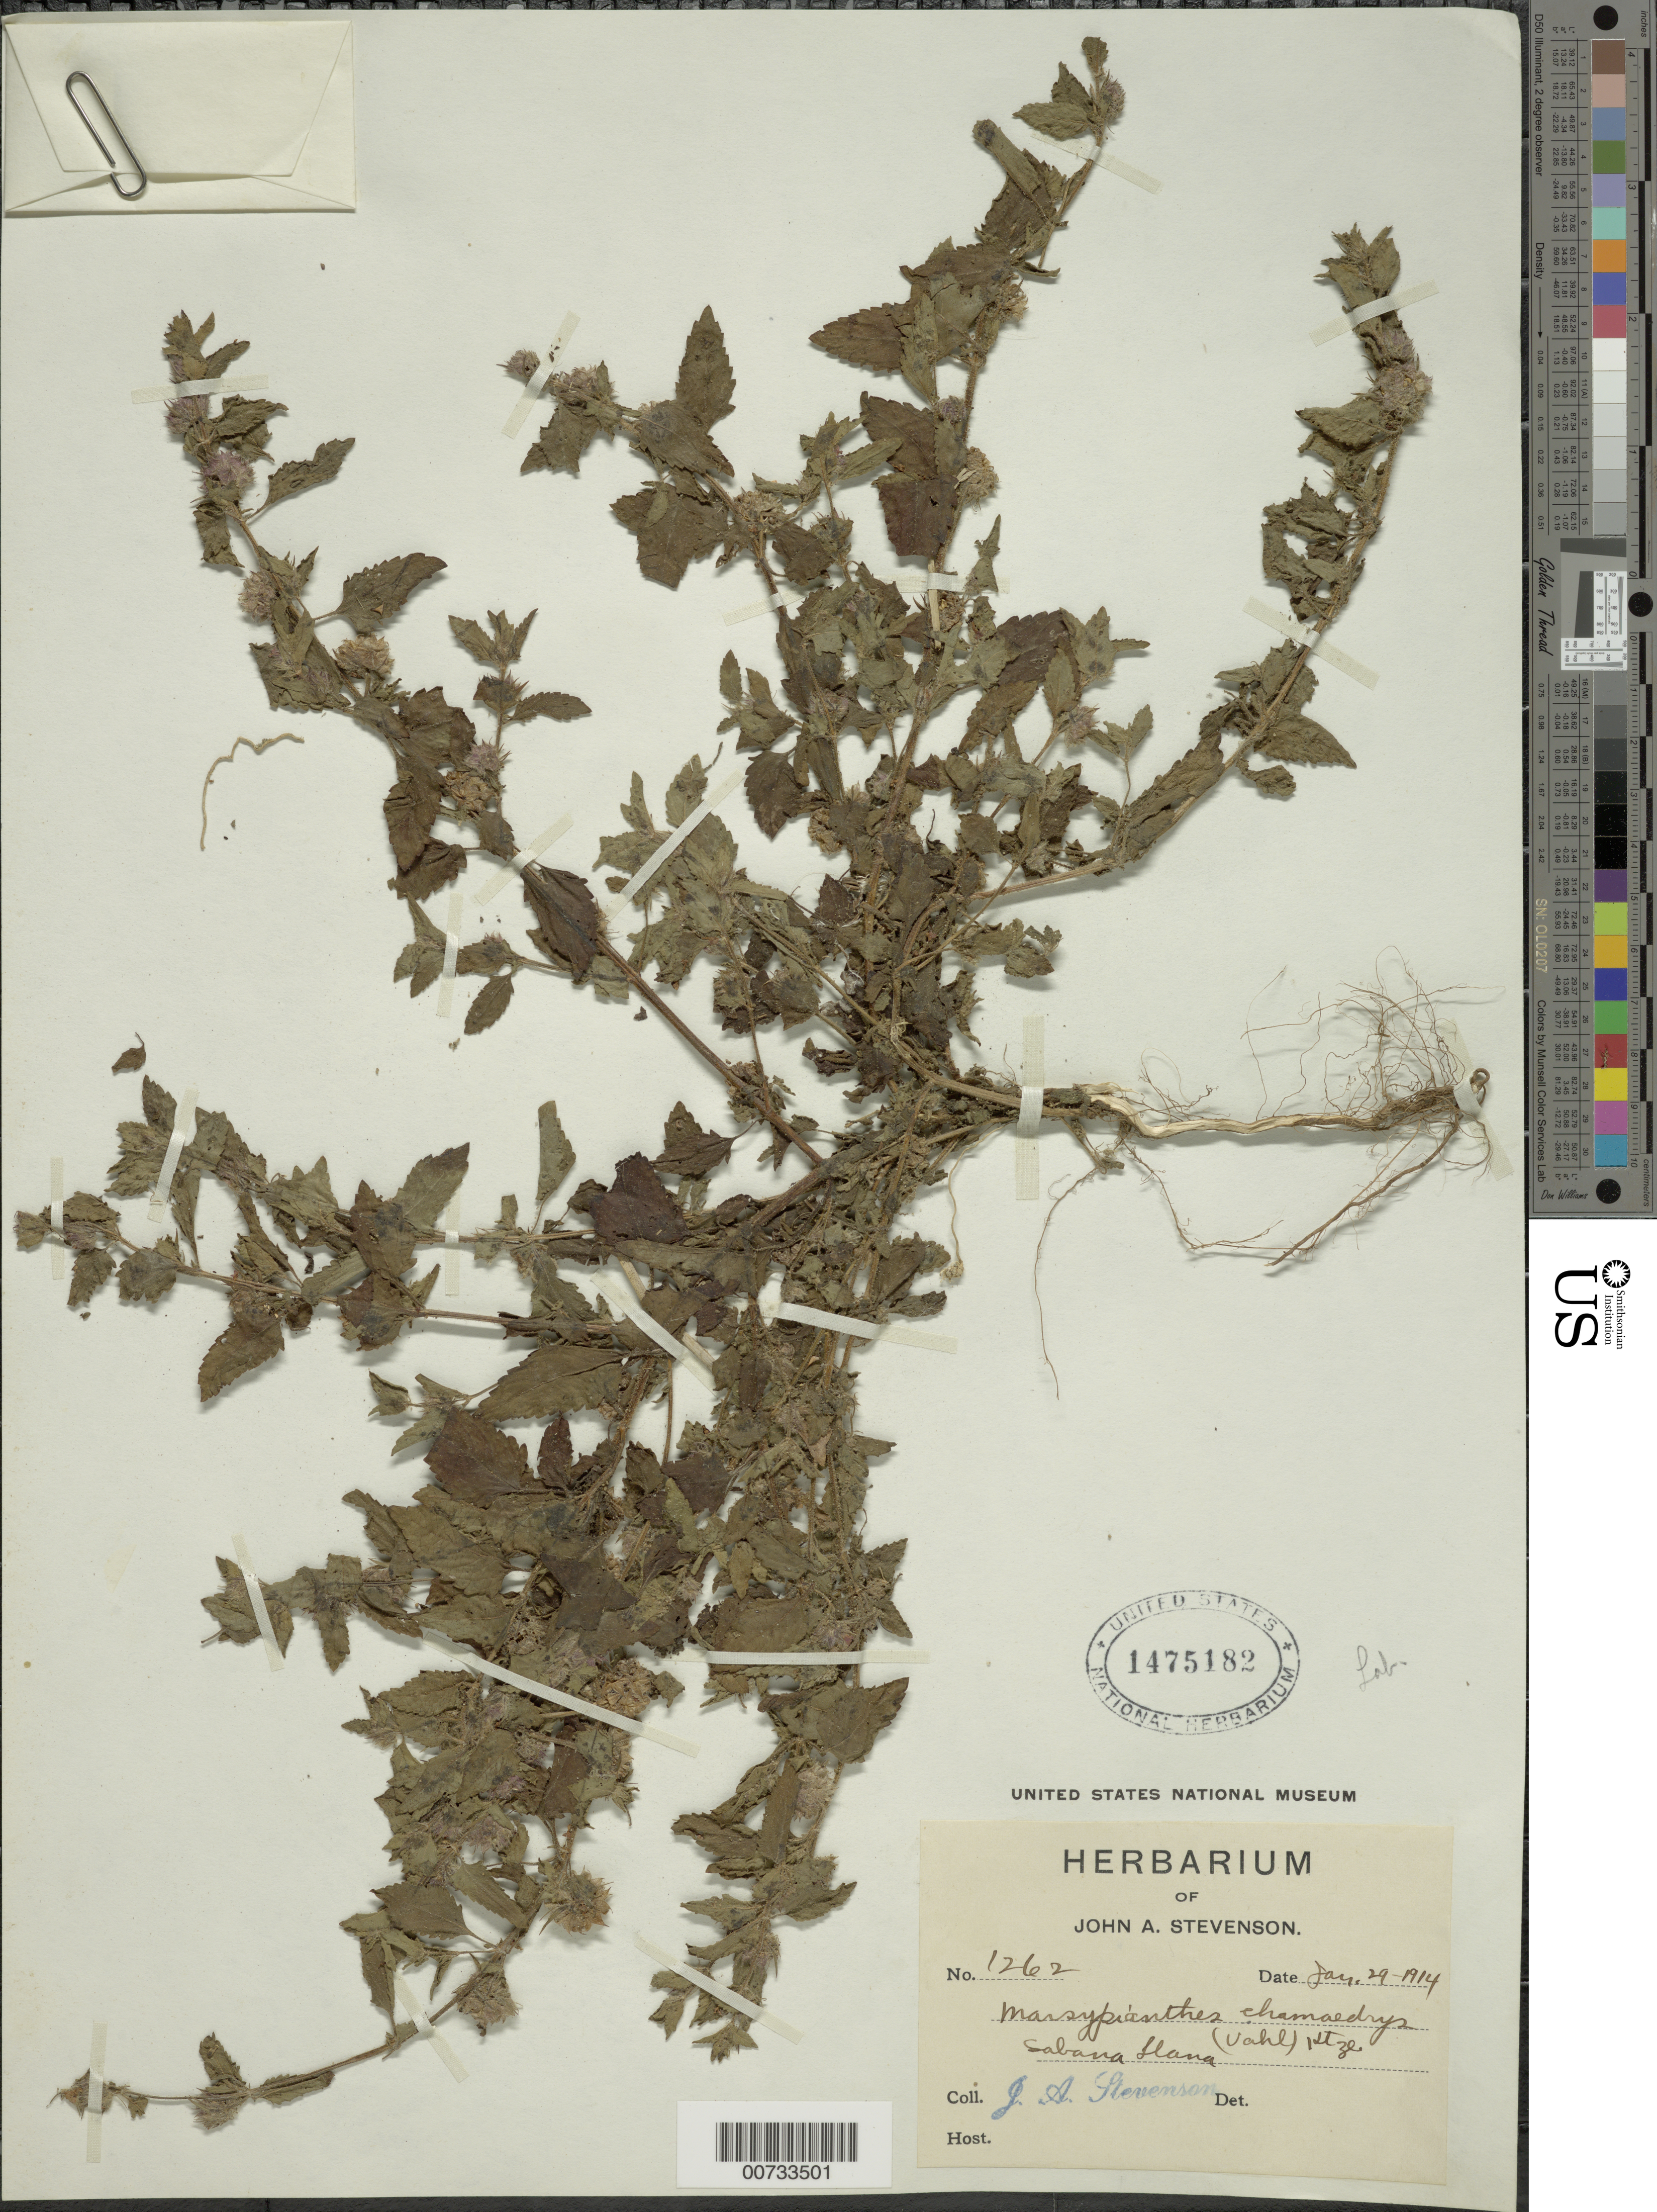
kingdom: Plantae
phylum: Tracheophyta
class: Magnoliopsida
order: Lamiales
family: Lamiaceae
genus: Marsypianthes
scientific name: Marsypianthes chamaedrys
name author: (Vahl) Kuntze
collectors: J. Stevenson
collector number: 1262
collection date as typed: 20 Jan 1914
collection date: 1914-01-20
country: Puerto Rico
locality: Sabana Llana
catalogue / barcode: US 1475182